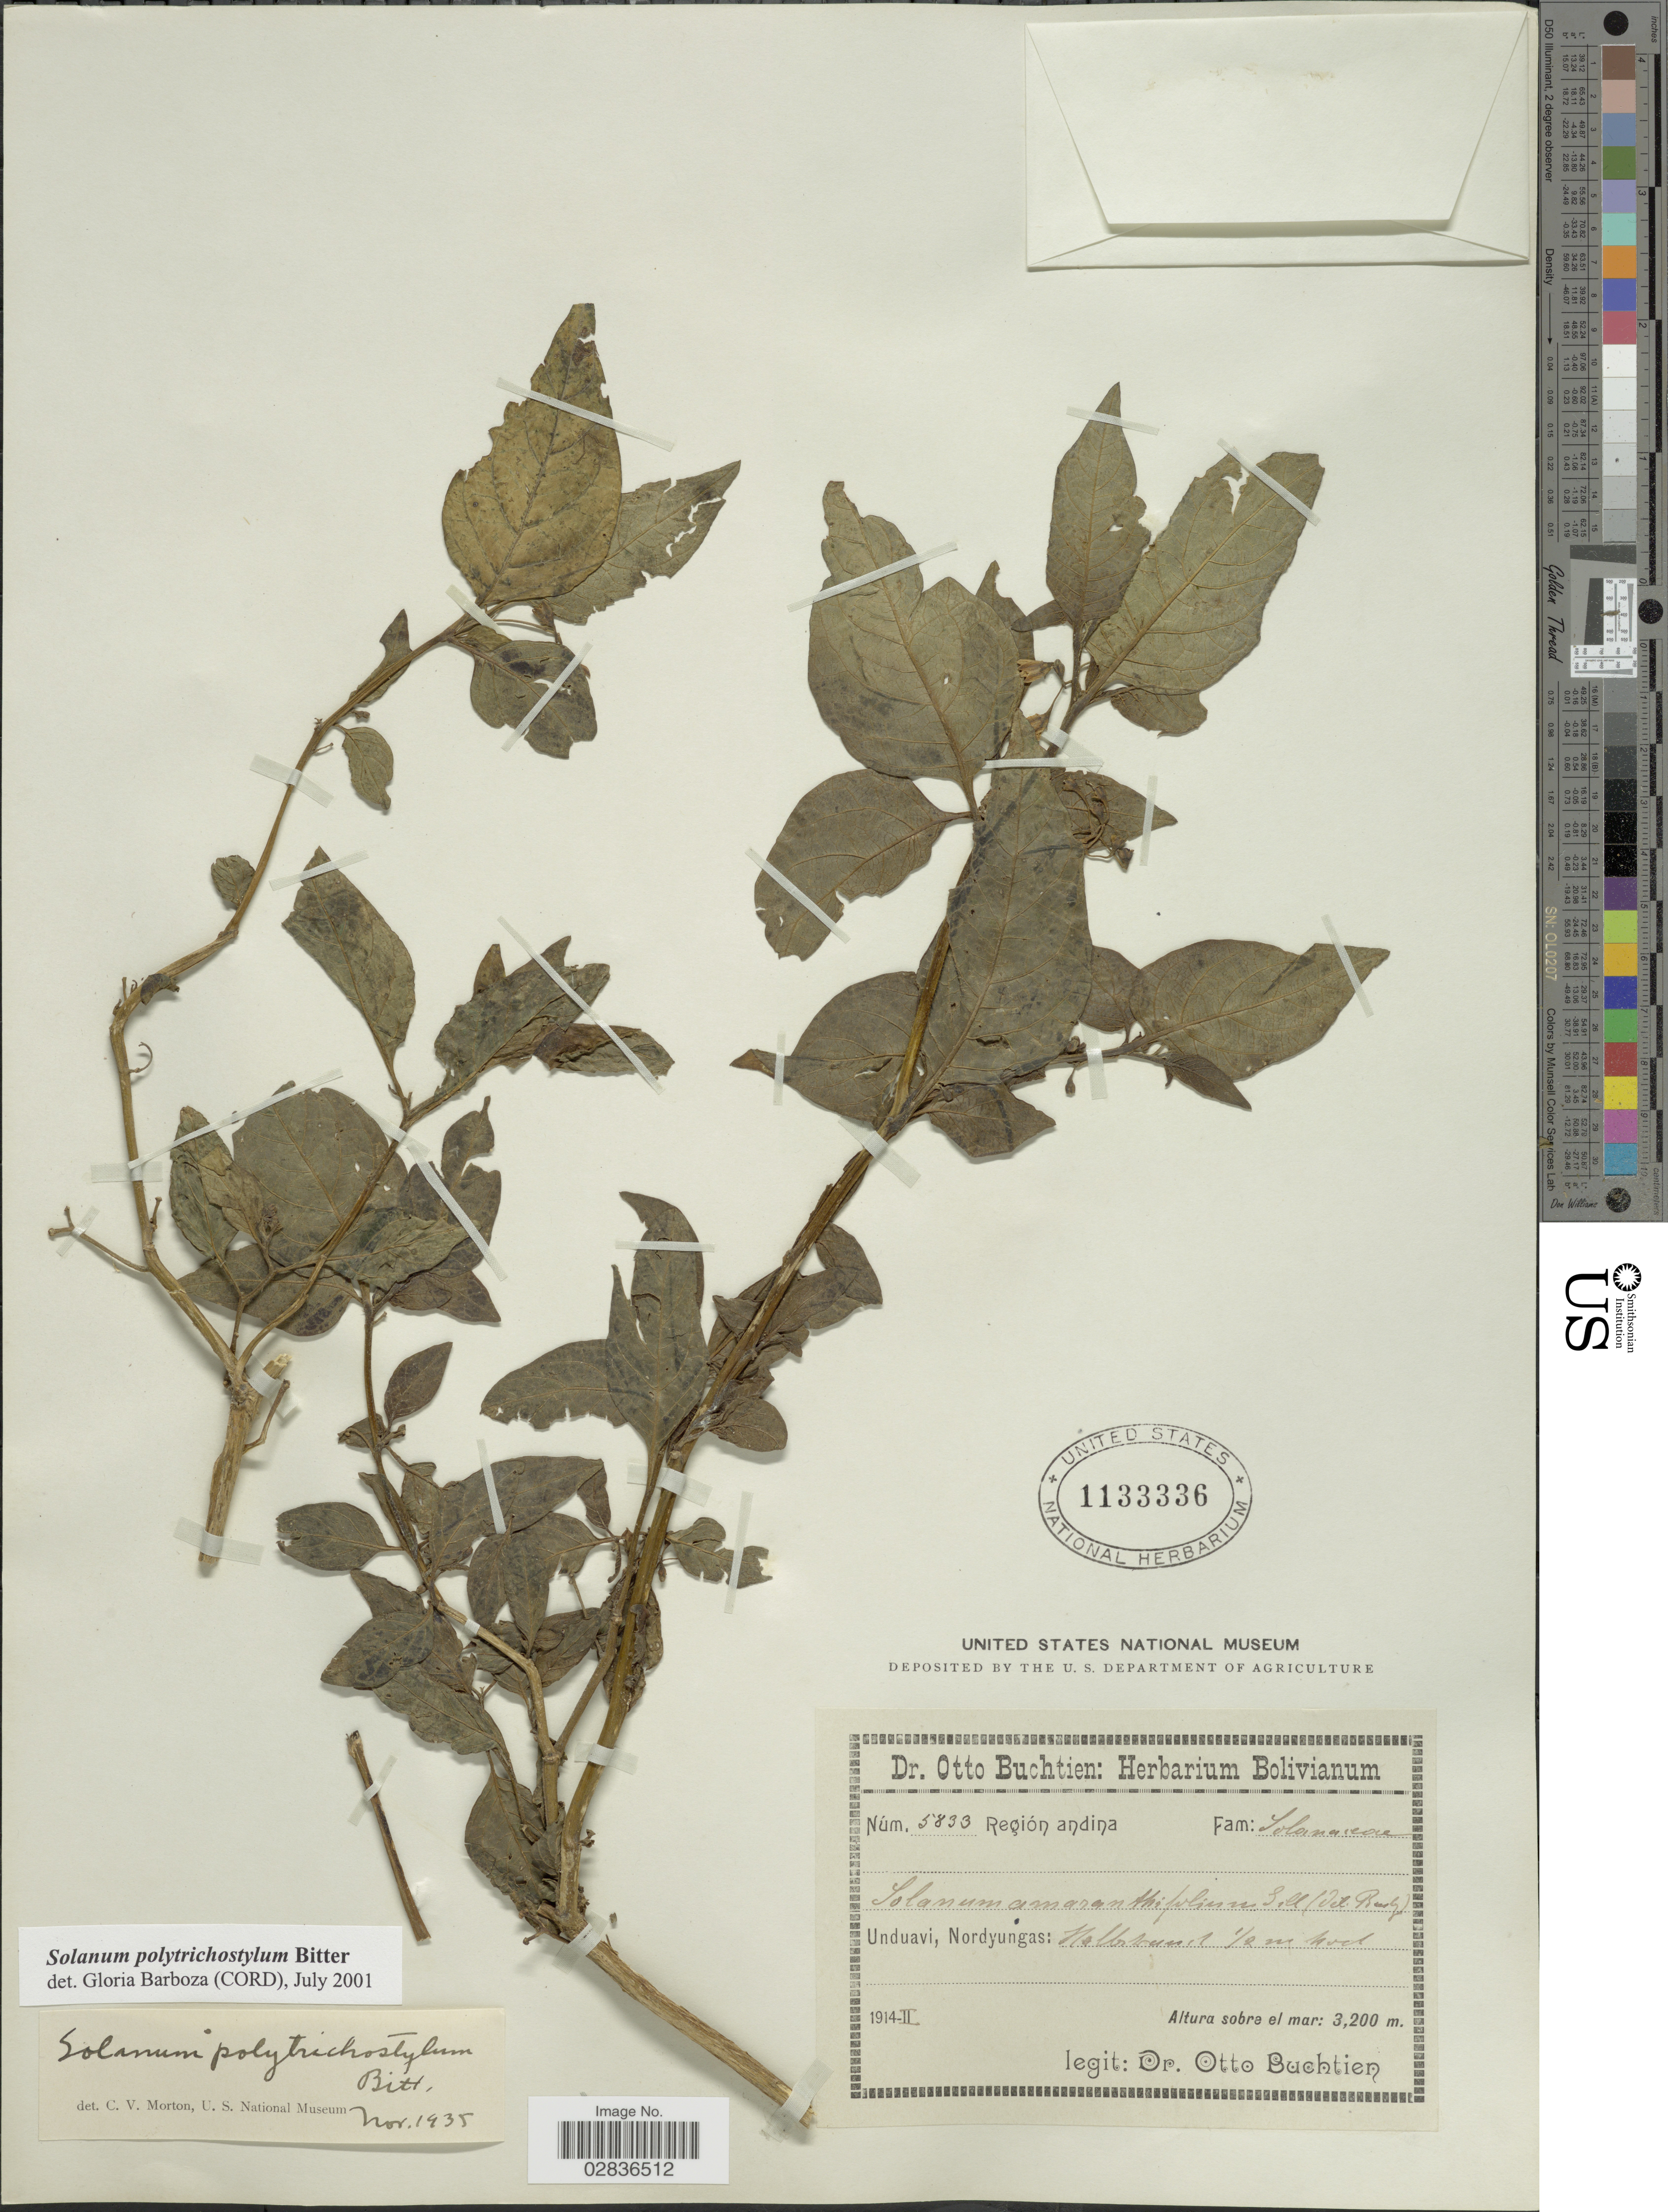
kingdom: Plantae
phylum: Tracheophyta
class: Magnoliopsida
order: Solanales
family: Solanaceae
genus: Solanum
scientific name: Solanum polytrichostylum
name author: Bitter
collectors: O. Buchtien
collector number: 5833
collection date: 1914-02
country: Bolivia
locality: Región andina. Unduavi, Nordyungas.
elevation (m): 3200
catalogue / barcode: US 1133336